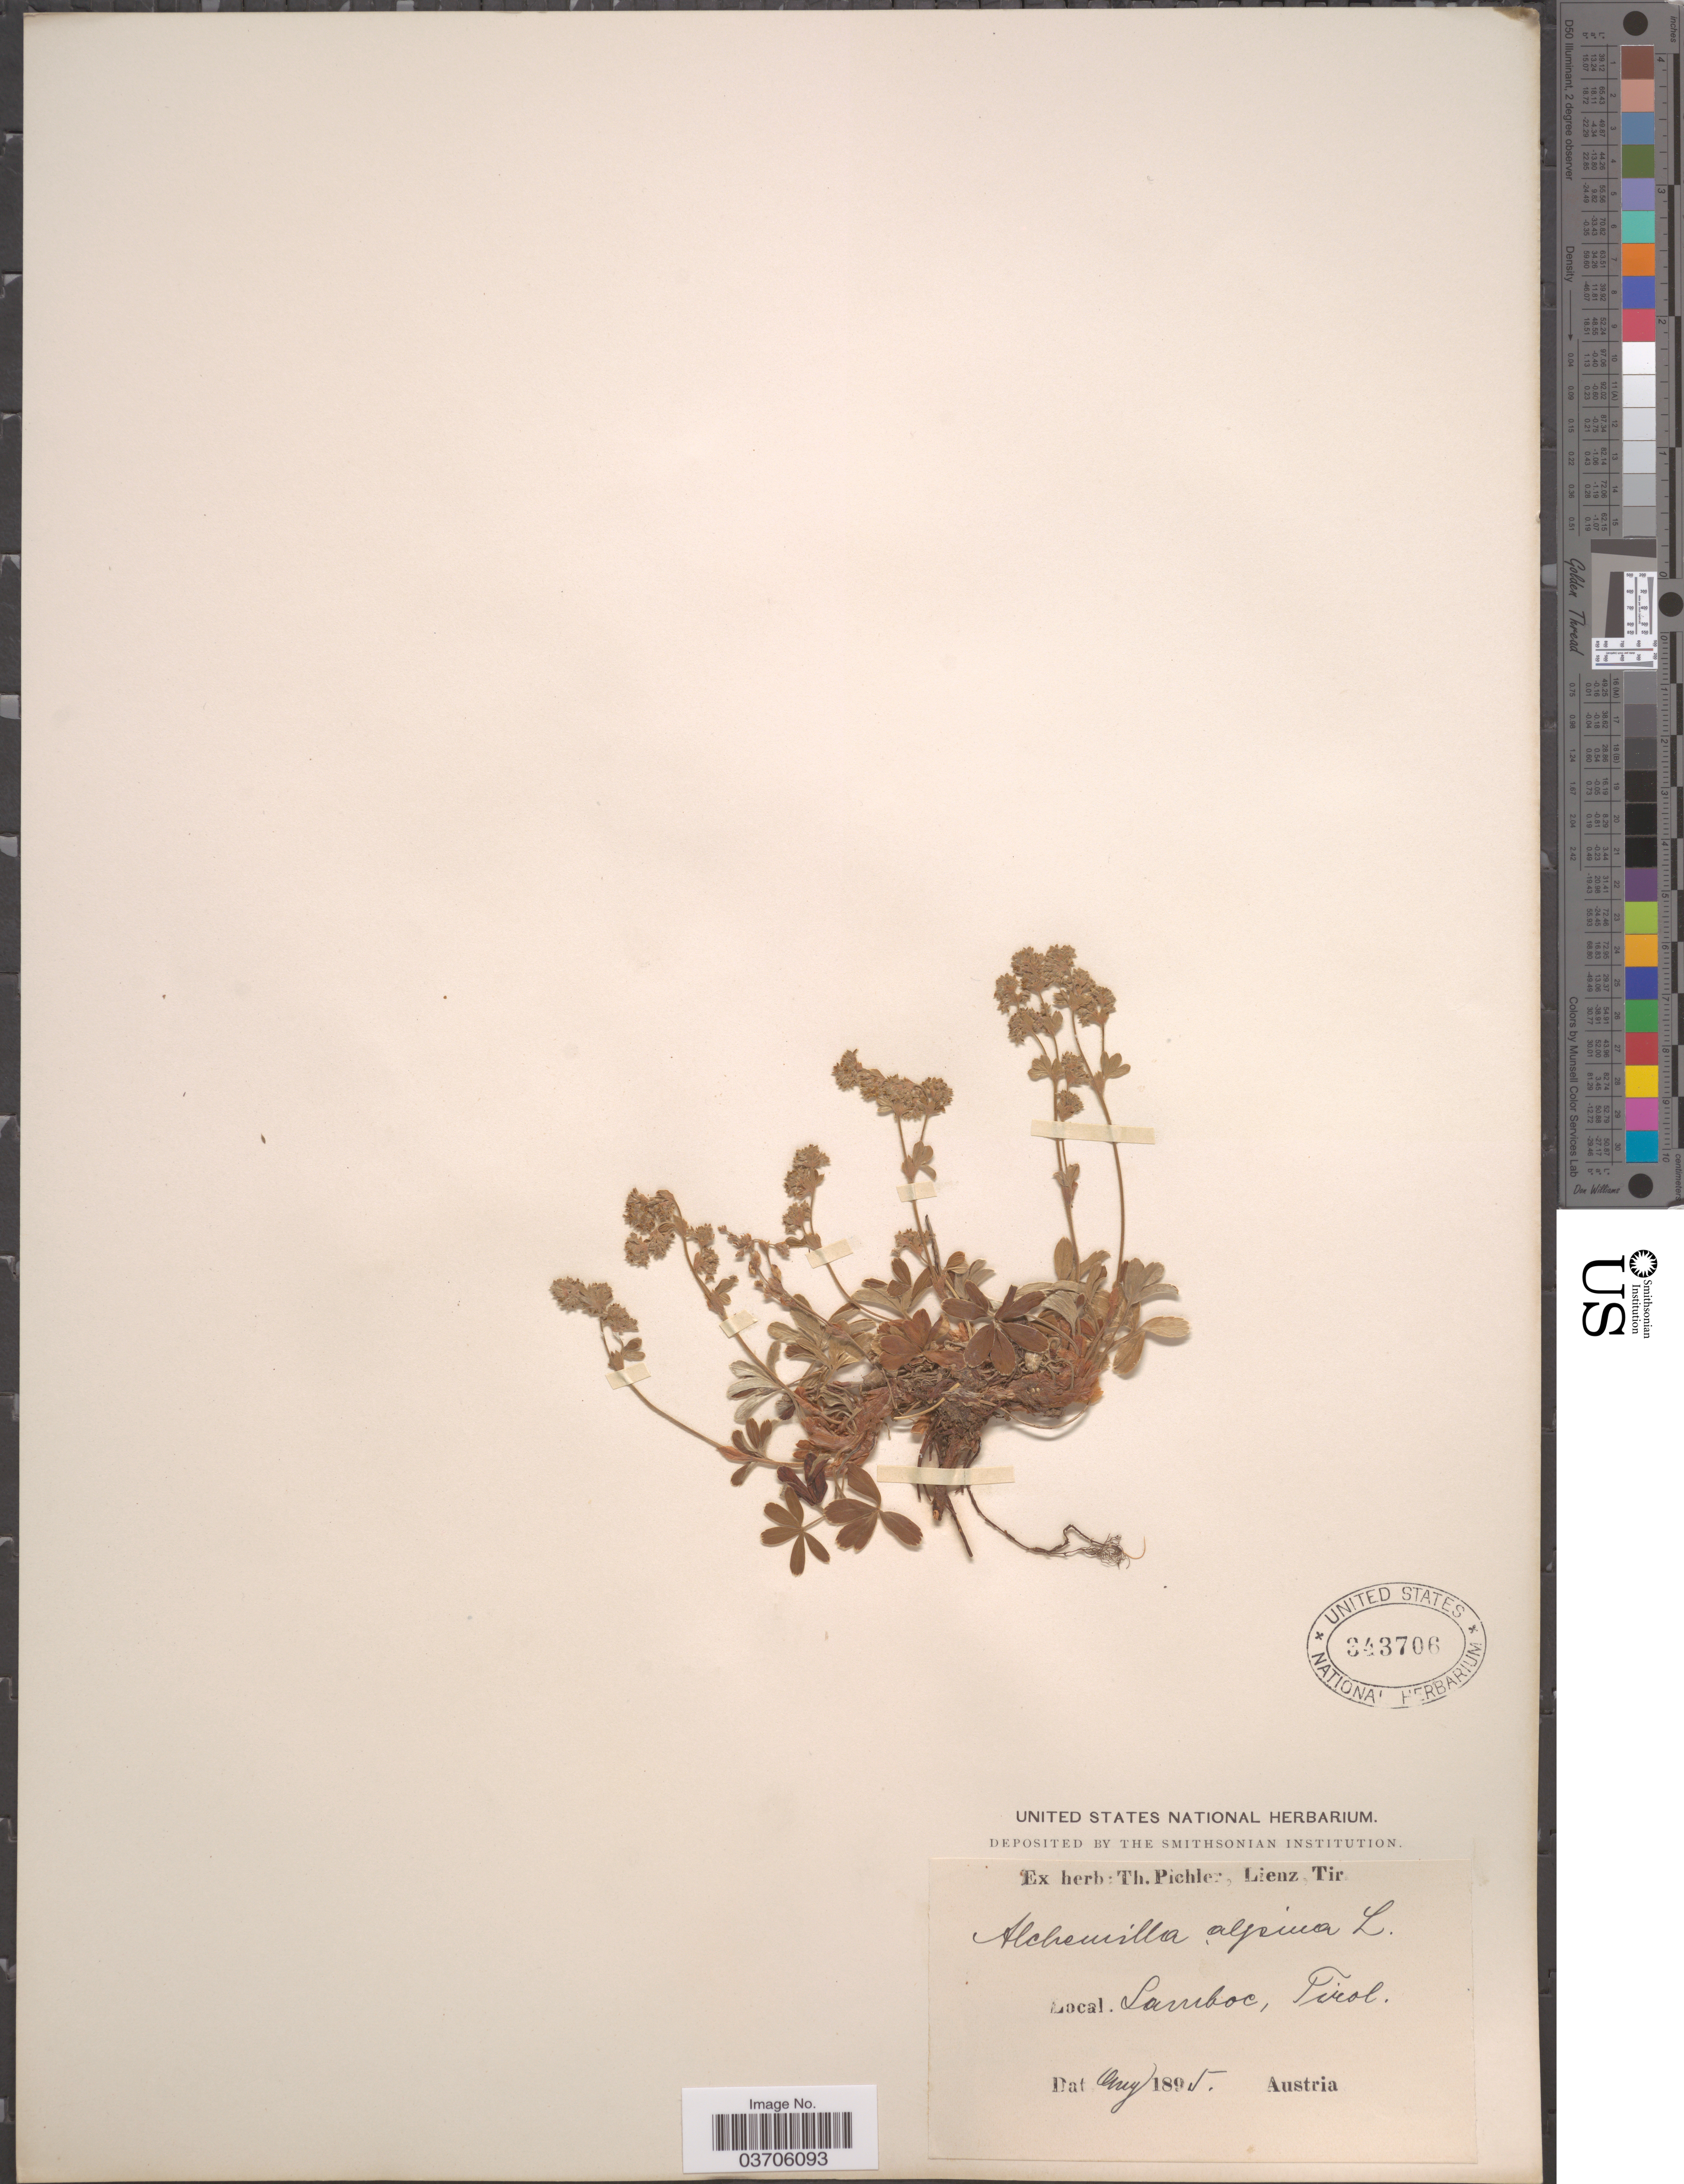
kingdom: Plantae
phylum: Tracheophyta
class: Magnoliopsida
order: Rosales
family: Rosaceae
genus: Alchemilla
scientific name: Alchemilla alpina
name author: L.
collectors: ex herb. T. Pichler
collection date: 1895-08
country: Austria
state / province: Tirol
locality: Samboc.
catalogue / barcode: US 343706